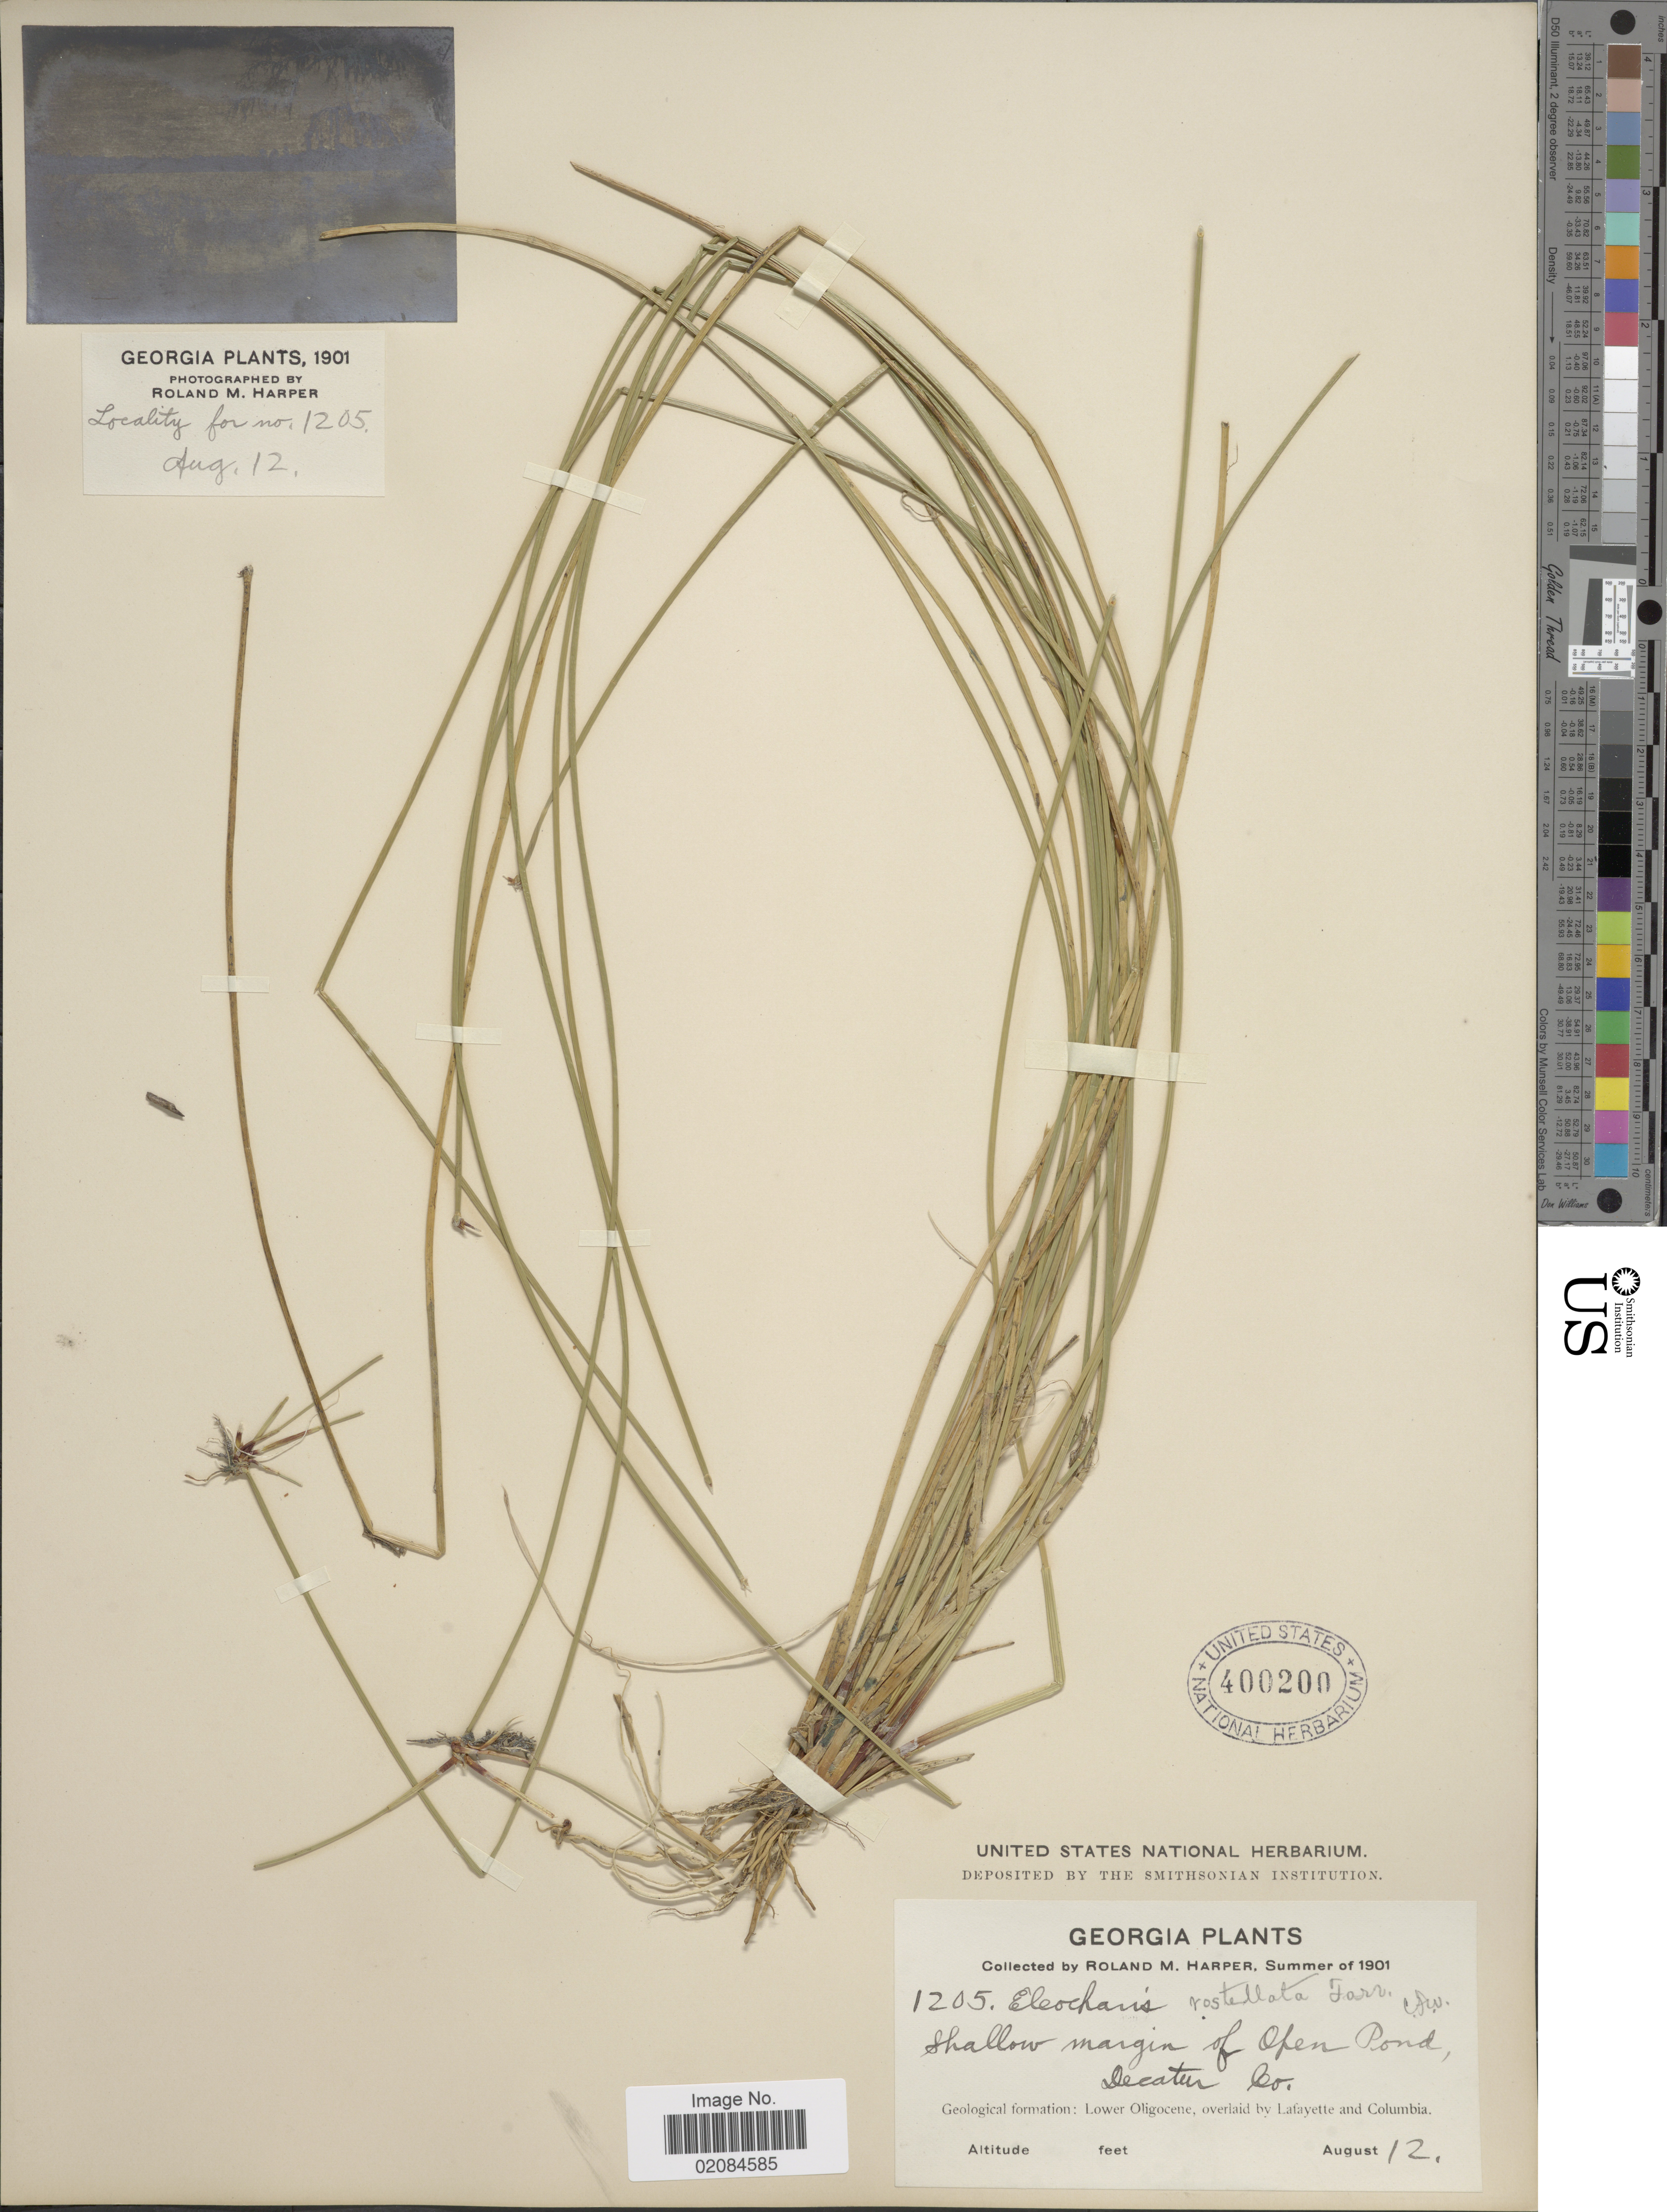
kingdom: Plantae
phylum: Tracheophyta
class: Liliopsida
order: Poales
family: Cyperaceae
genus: Eleocharis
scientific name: Eleocharis rostellata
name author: (Torr.) Torr.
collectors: R. M. Harper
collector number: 1205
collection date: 1901-08-12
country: United States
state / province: Georgia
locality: Shallow margin of Open Pond, Decatur Co. Geological formation: Lower Oligocence, overlaid by Lafayette and Colombia.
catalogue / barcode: US 400200